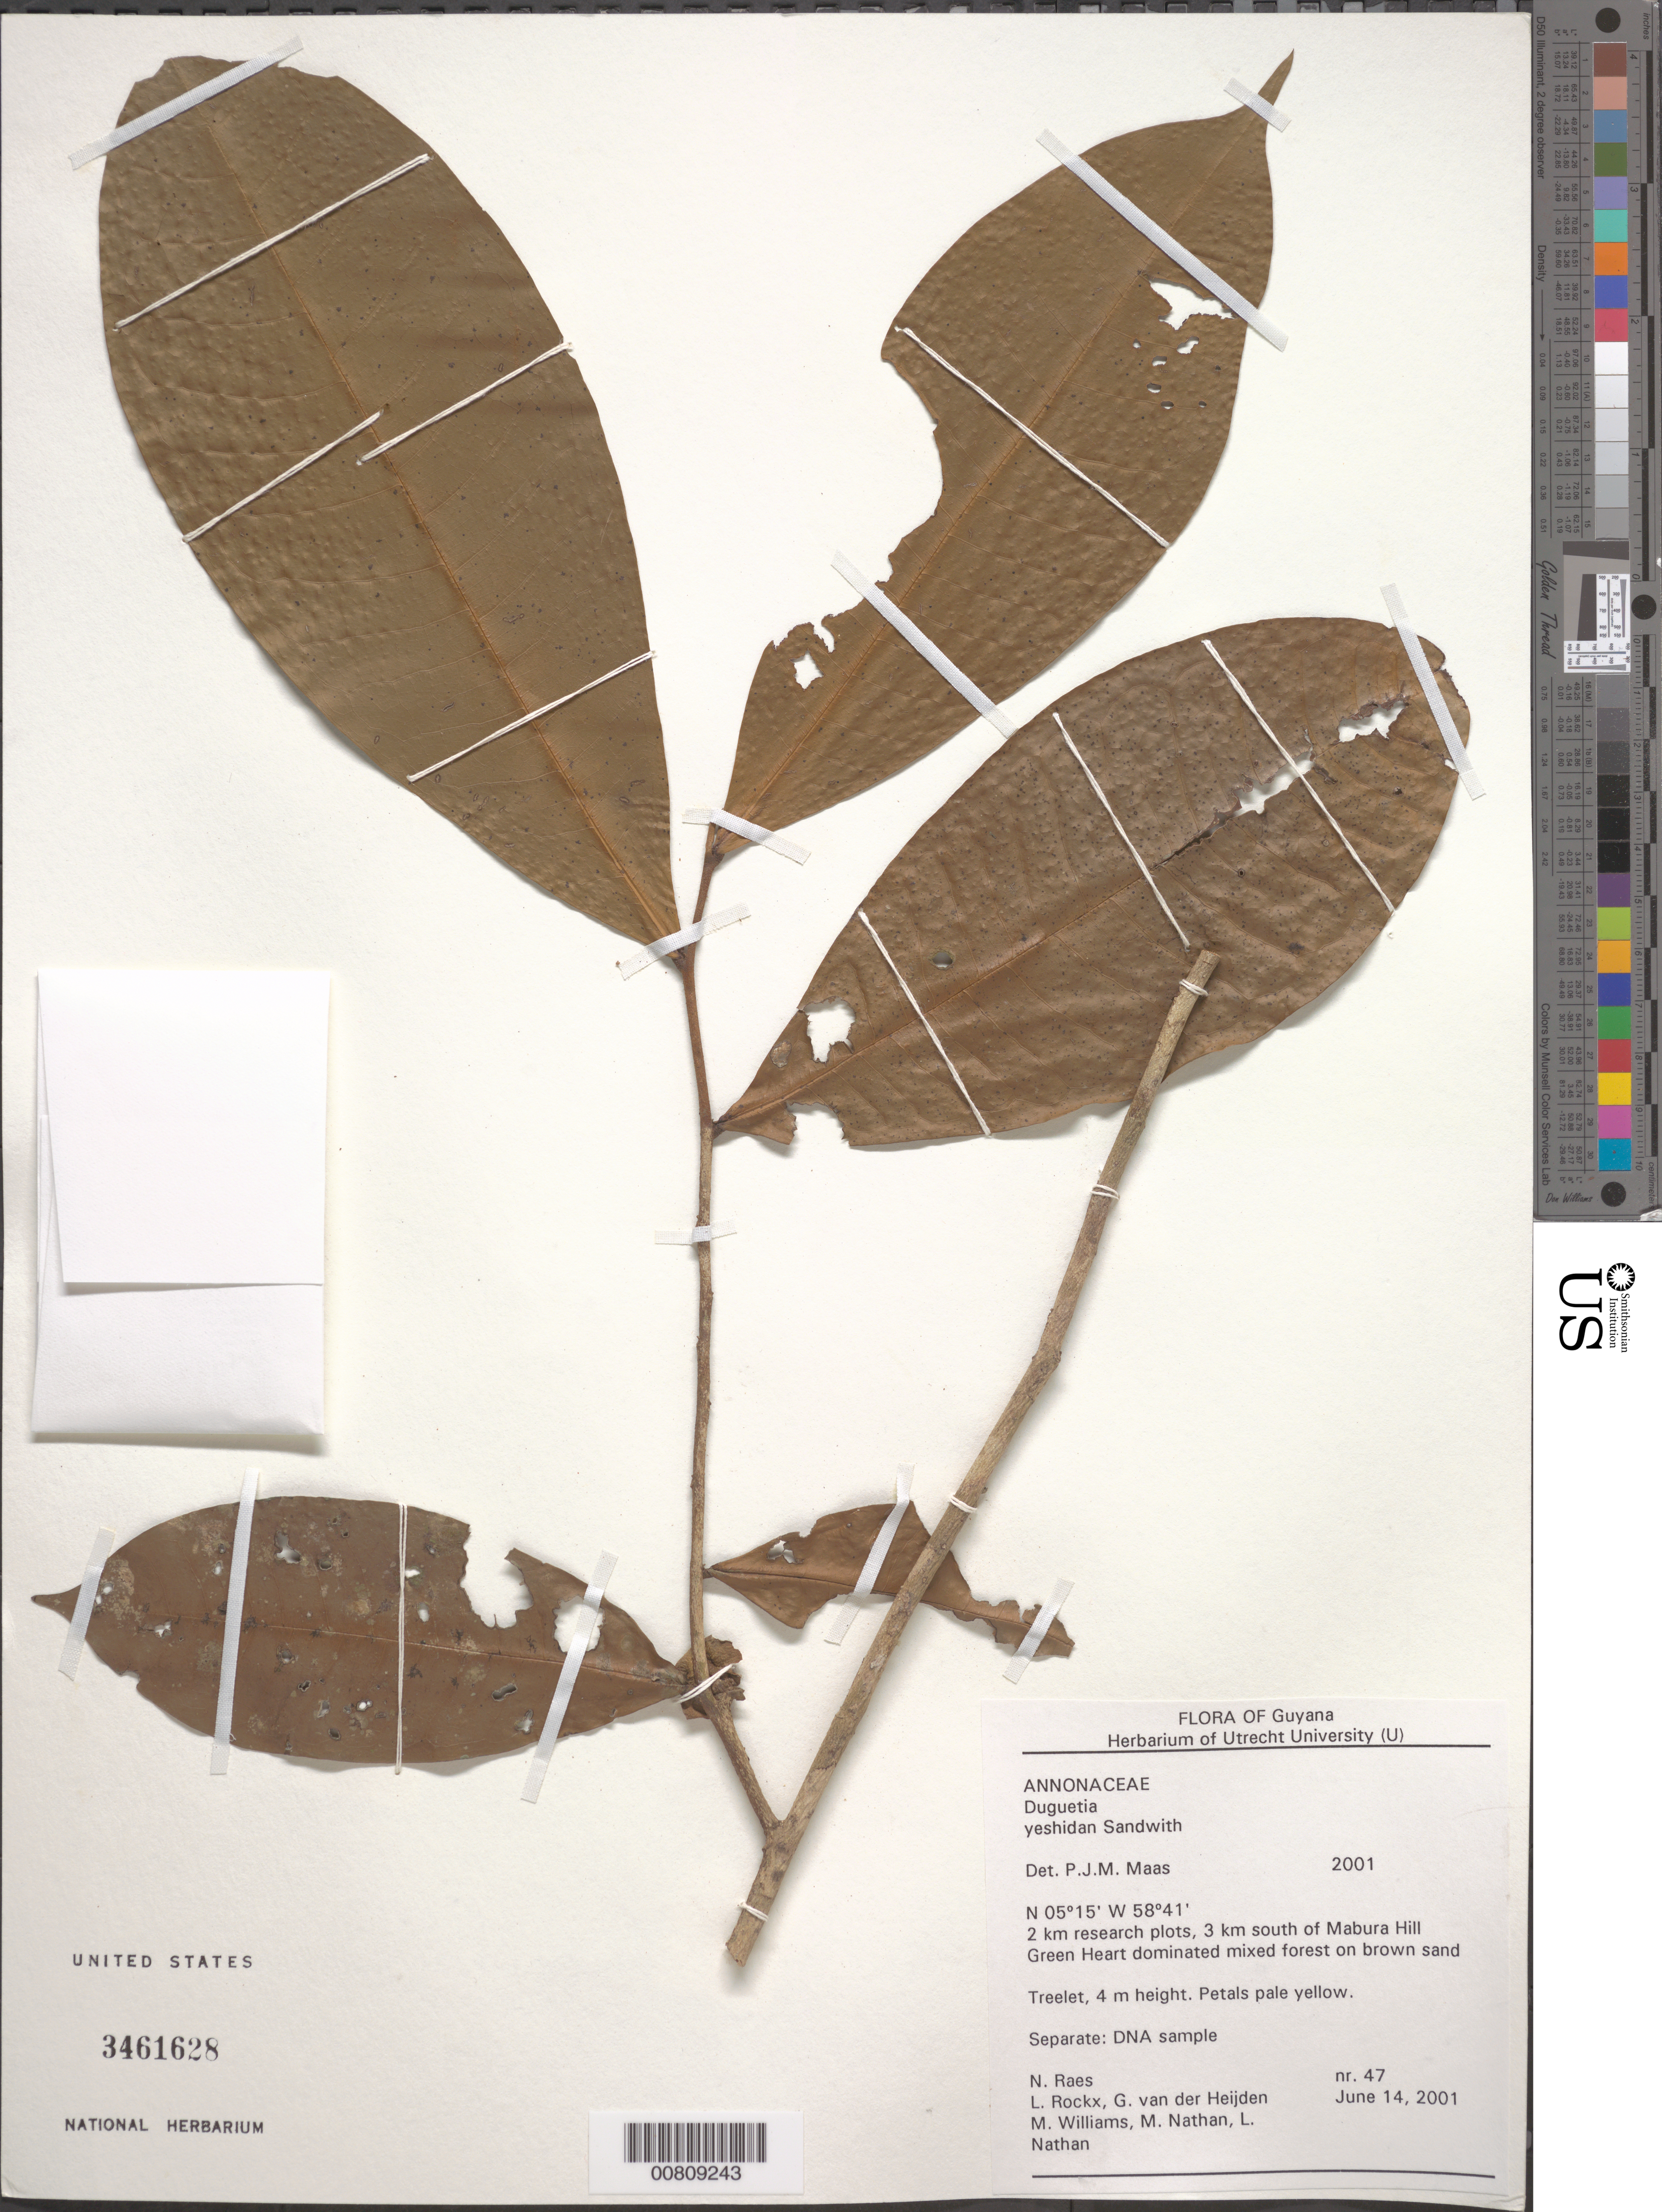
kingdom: Plantae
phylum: Tracheophyta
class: Magnoliopsida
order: Magnoliales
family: Annonaceae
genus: Duguetia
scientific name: Duguetia yeshidan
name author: Sandwith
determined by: Maas, Paul J. M.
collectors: N. Raes, L. Rockx, G. van der Heijden, M. Williams, M. Nathan & L. Nathan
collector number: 47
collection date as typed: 14-Jun-01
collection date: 2001-06-14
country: Guyana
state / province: U. Demerara-Berbice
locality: Mabura Hill, 3 km S, at 2 km research plots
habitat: Greenheart dominated mixed forest on brown sand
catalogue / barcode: US 3461628